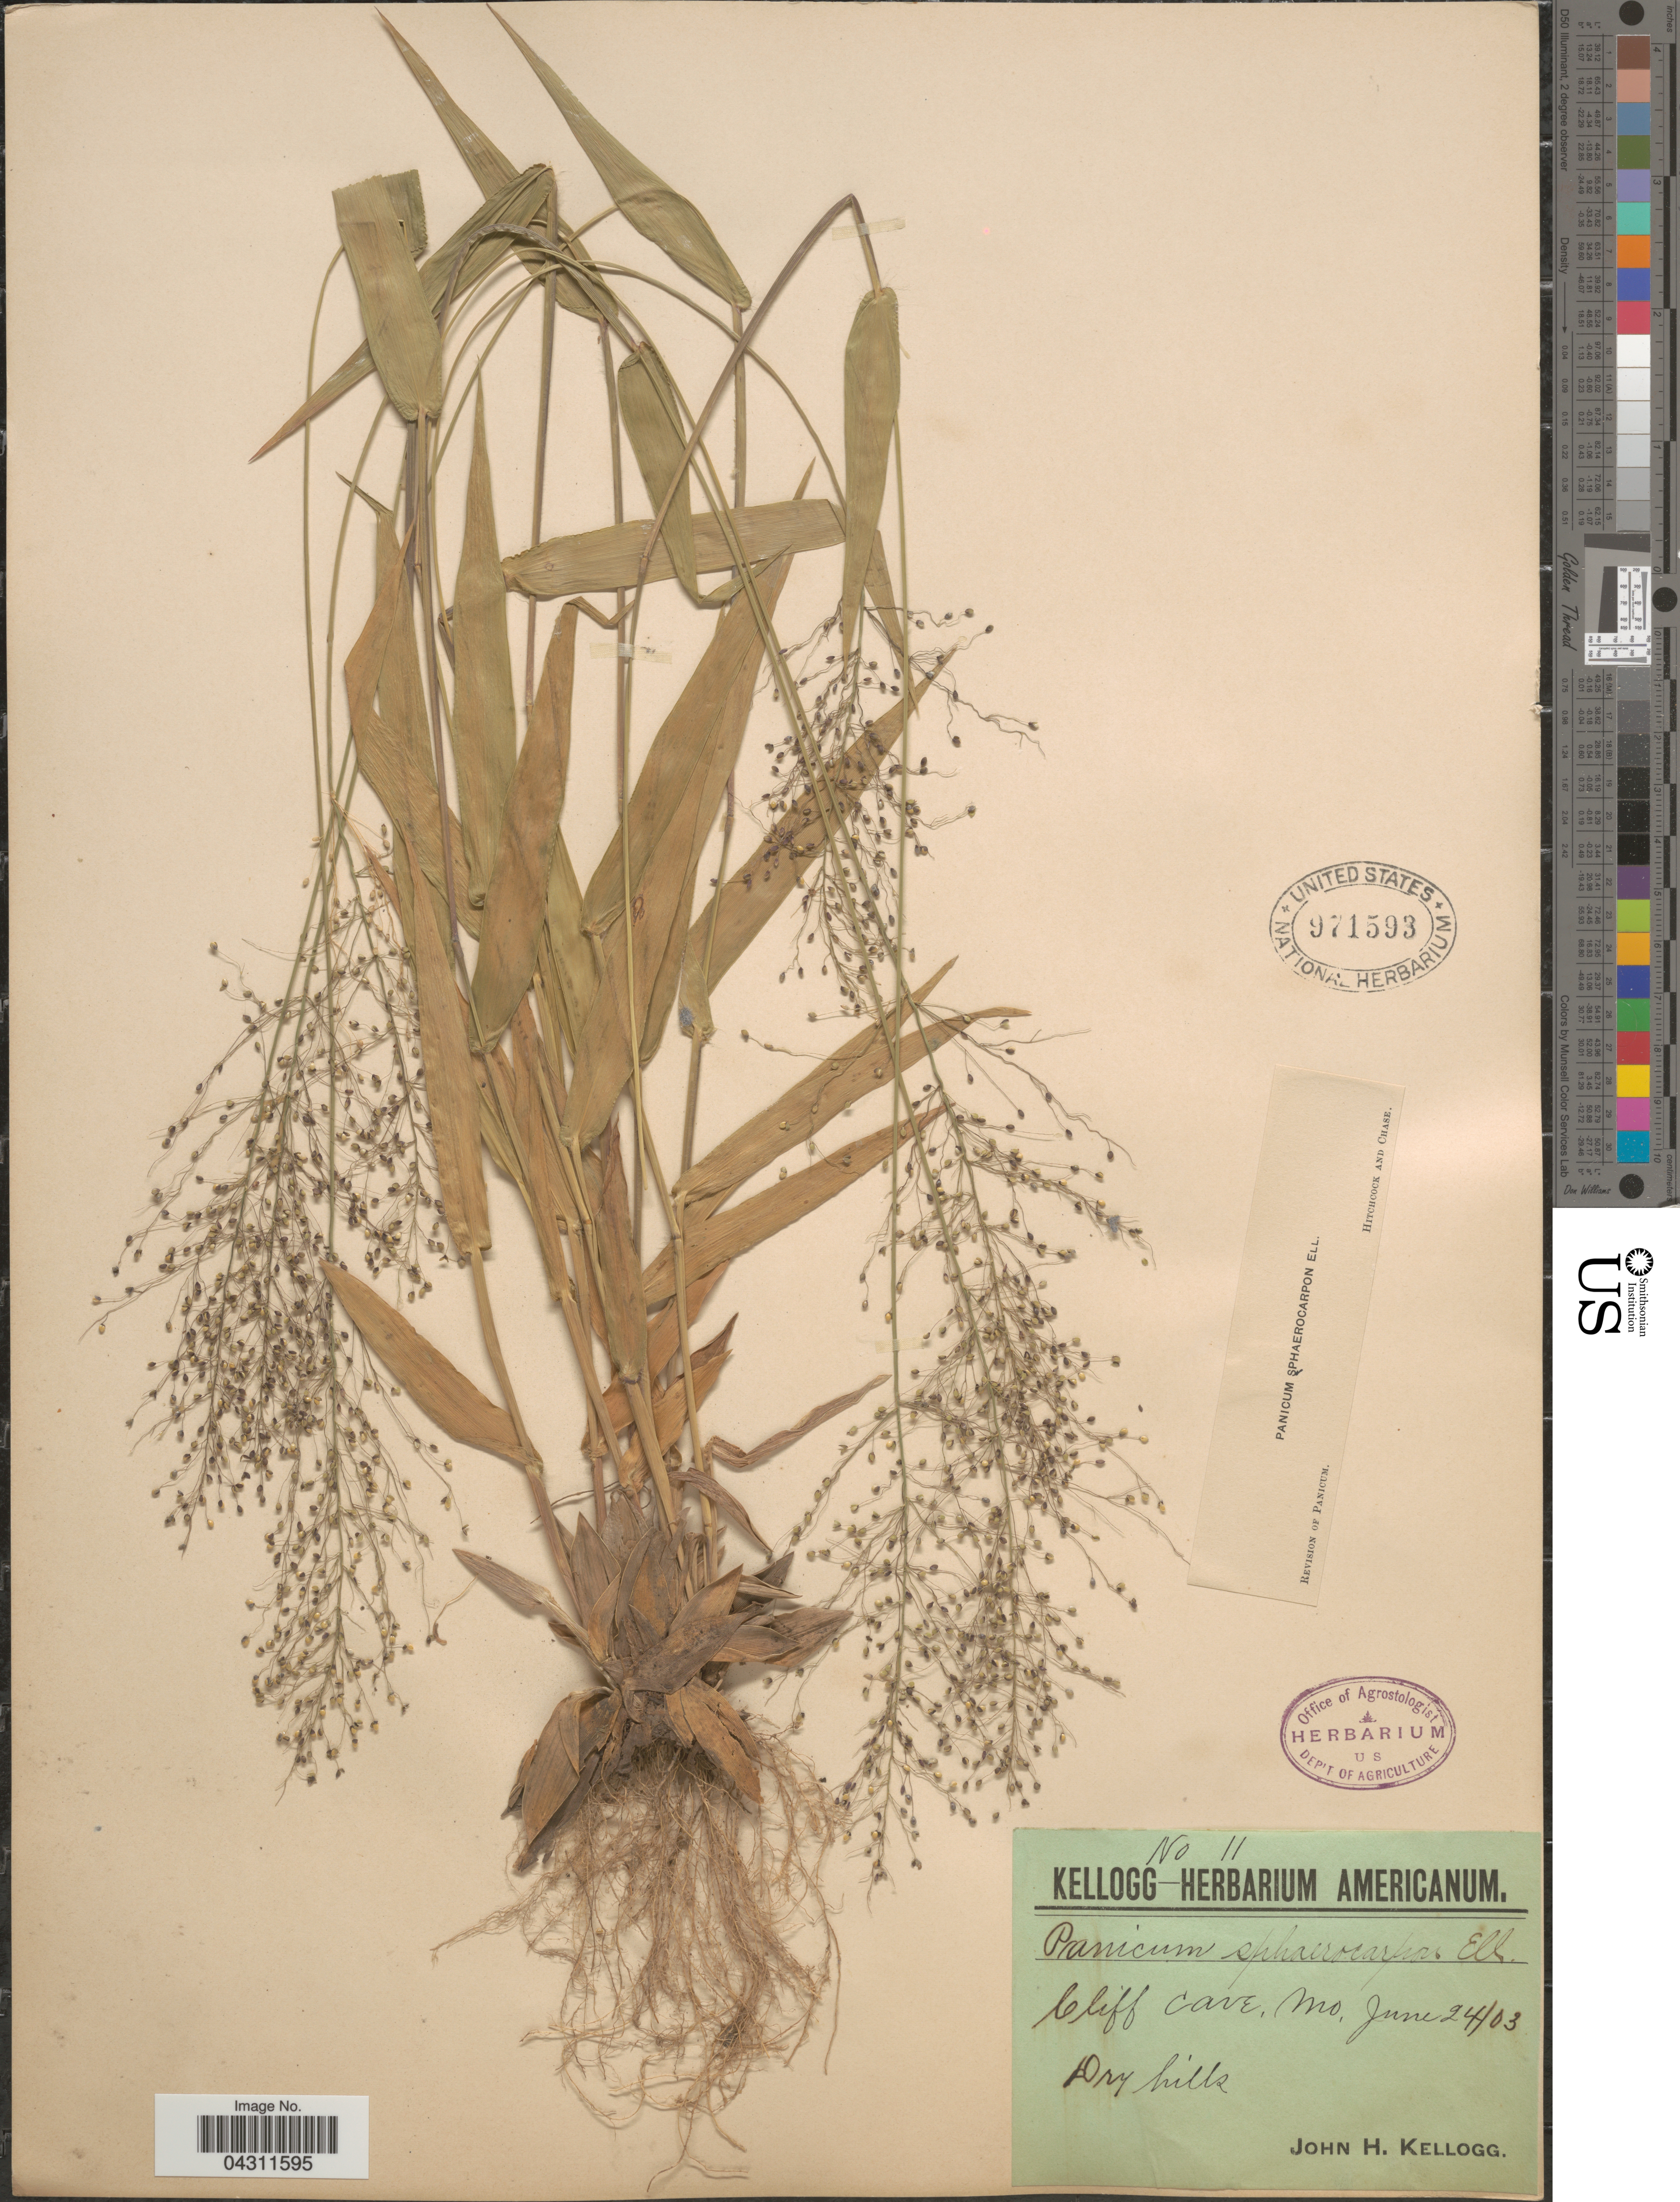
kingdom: Plantae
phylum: Tracheophyta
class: Liliopsida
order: Poales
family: Poaceae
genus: Dichanthelium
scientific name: Dichanthelium strigosum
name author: (Muhl. ex Elliott) Freckmann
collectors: J. H. Kellogg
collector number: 11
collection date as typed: Transcribed d/m/y: 24/6/3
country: United States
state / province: Missouri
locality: Cliff Cave.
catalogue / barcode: US 971593